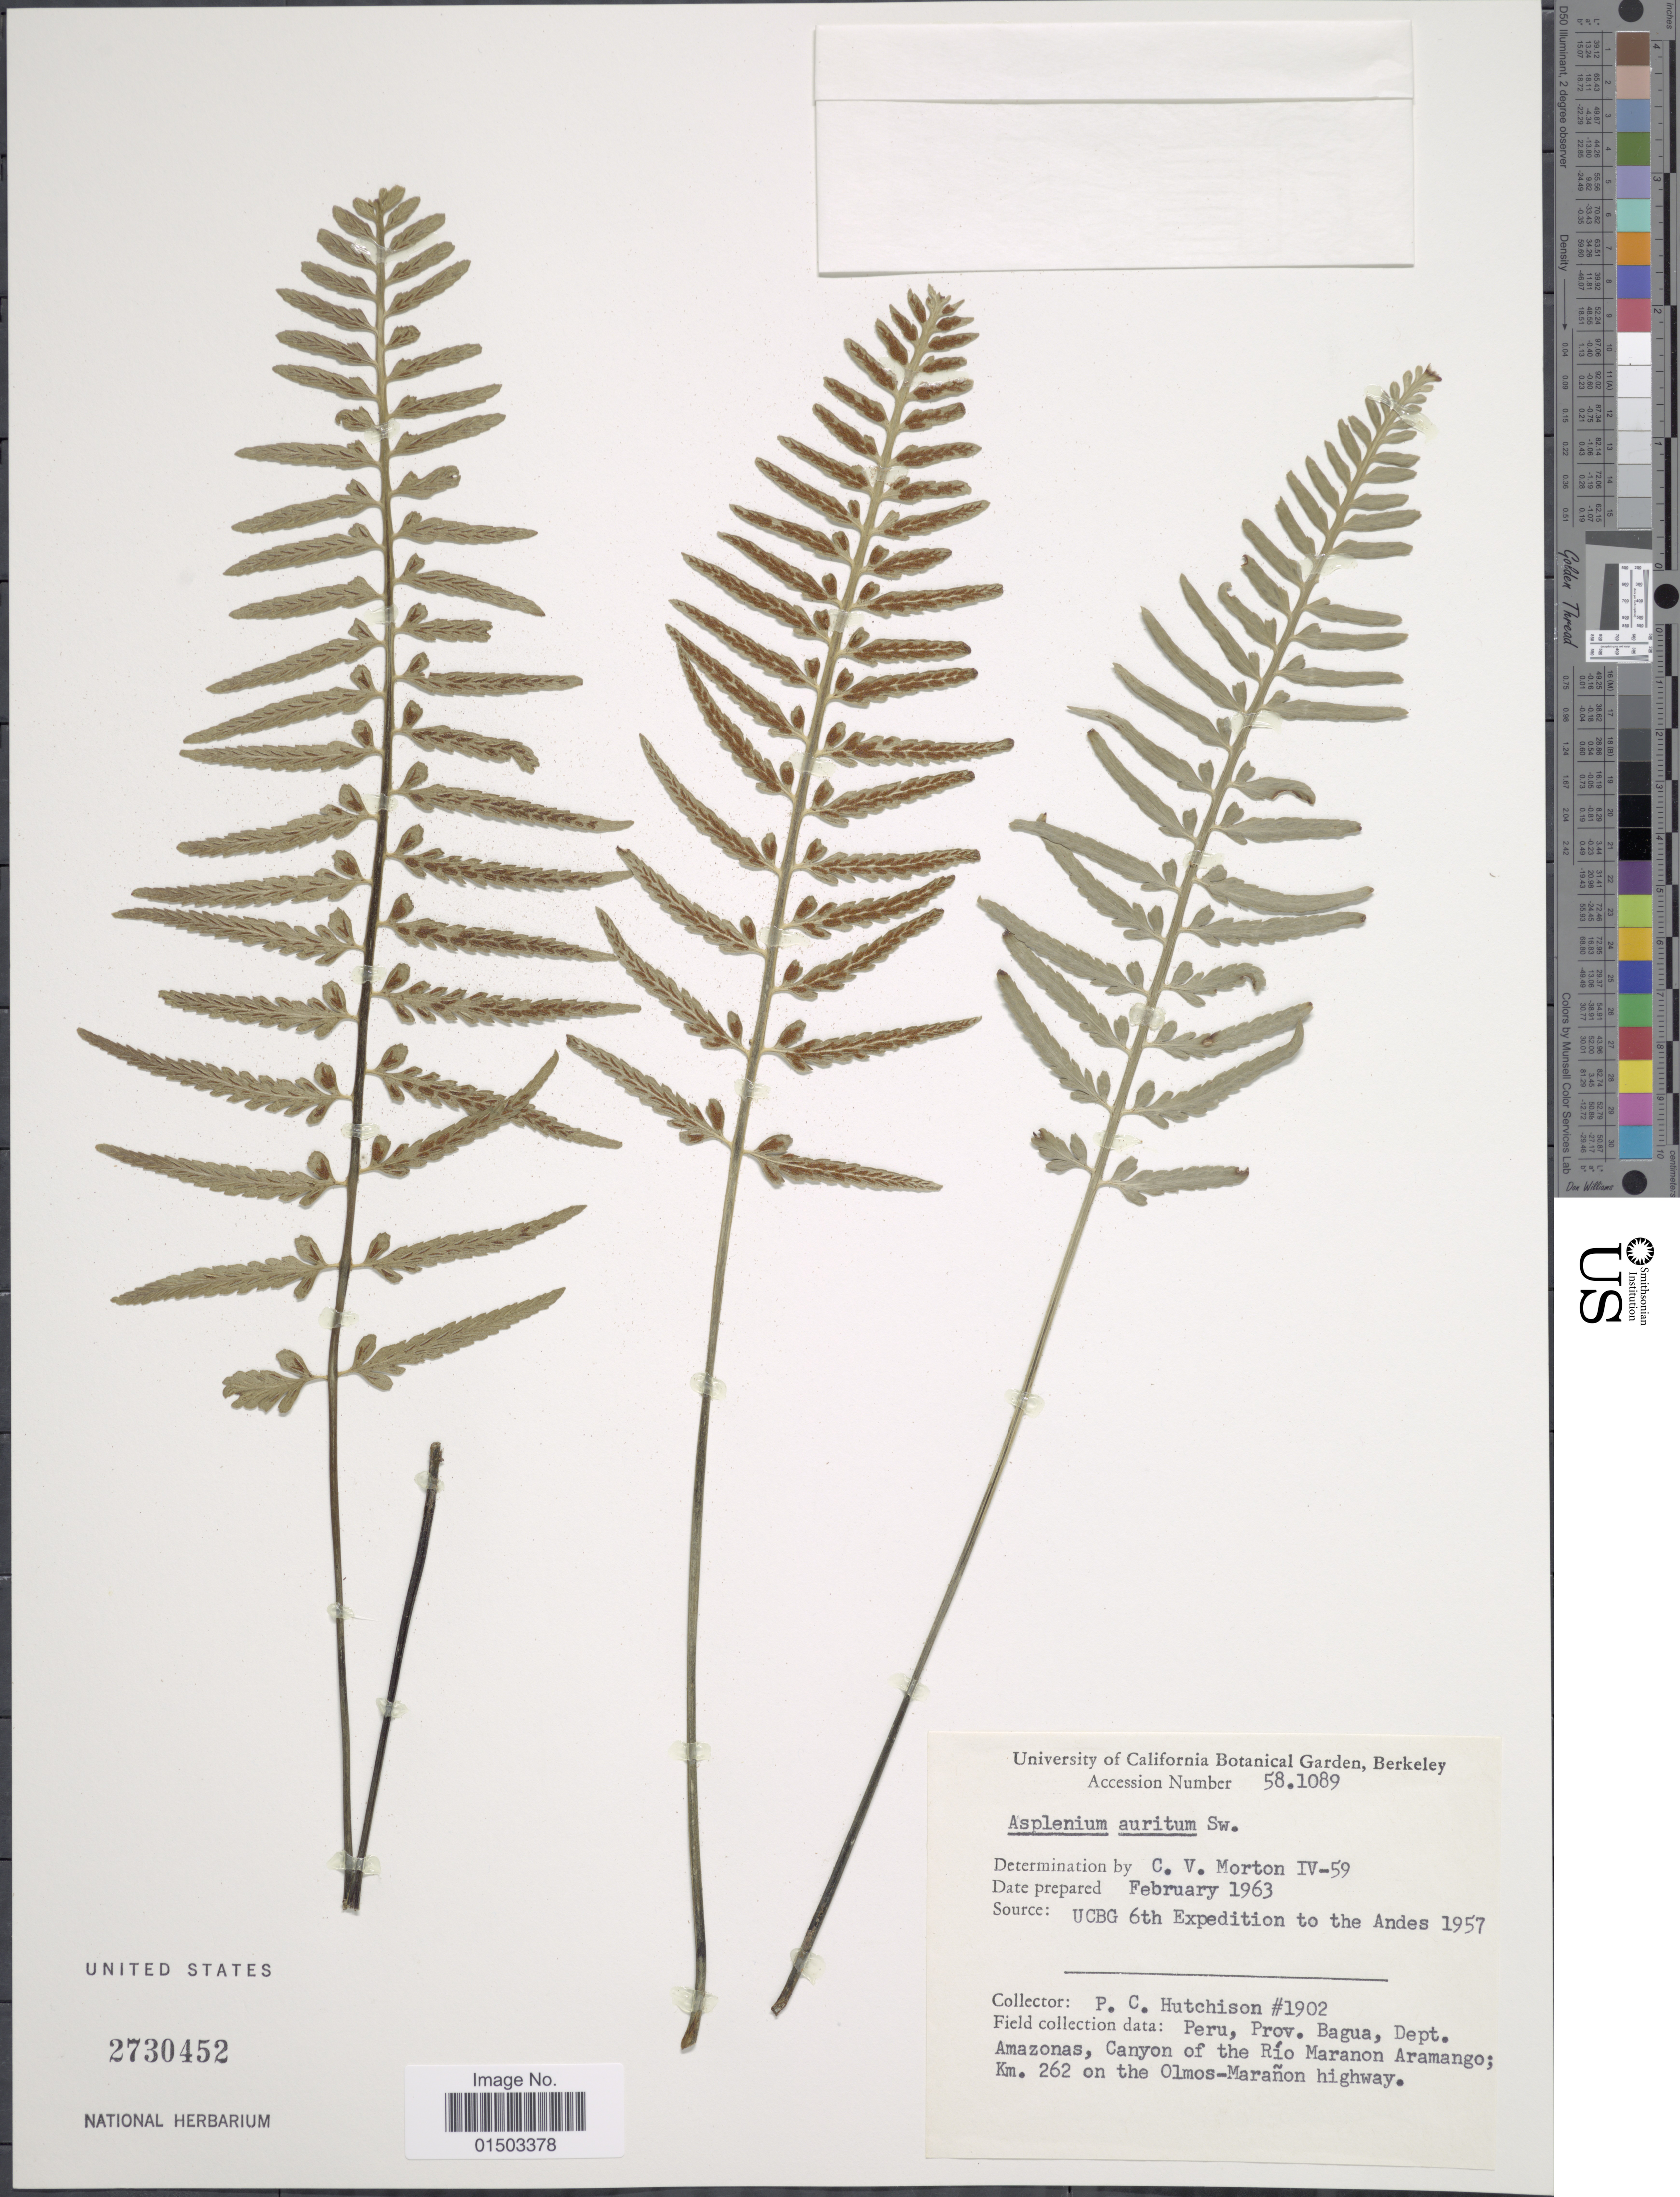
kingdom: Plantae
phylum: Tracheophyta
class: Polypodiopsida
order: Polypodiales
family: Aspleniaceae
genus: Asplenium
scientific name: Asplenium auritum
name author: Sw.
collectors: P. C. Hutchison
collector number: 1902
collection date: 1963-02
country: United States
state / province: California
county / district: Alameda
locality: University of California Botanical Garden, Berkeley, Accession number 58.1089.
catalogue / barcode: US 2730452